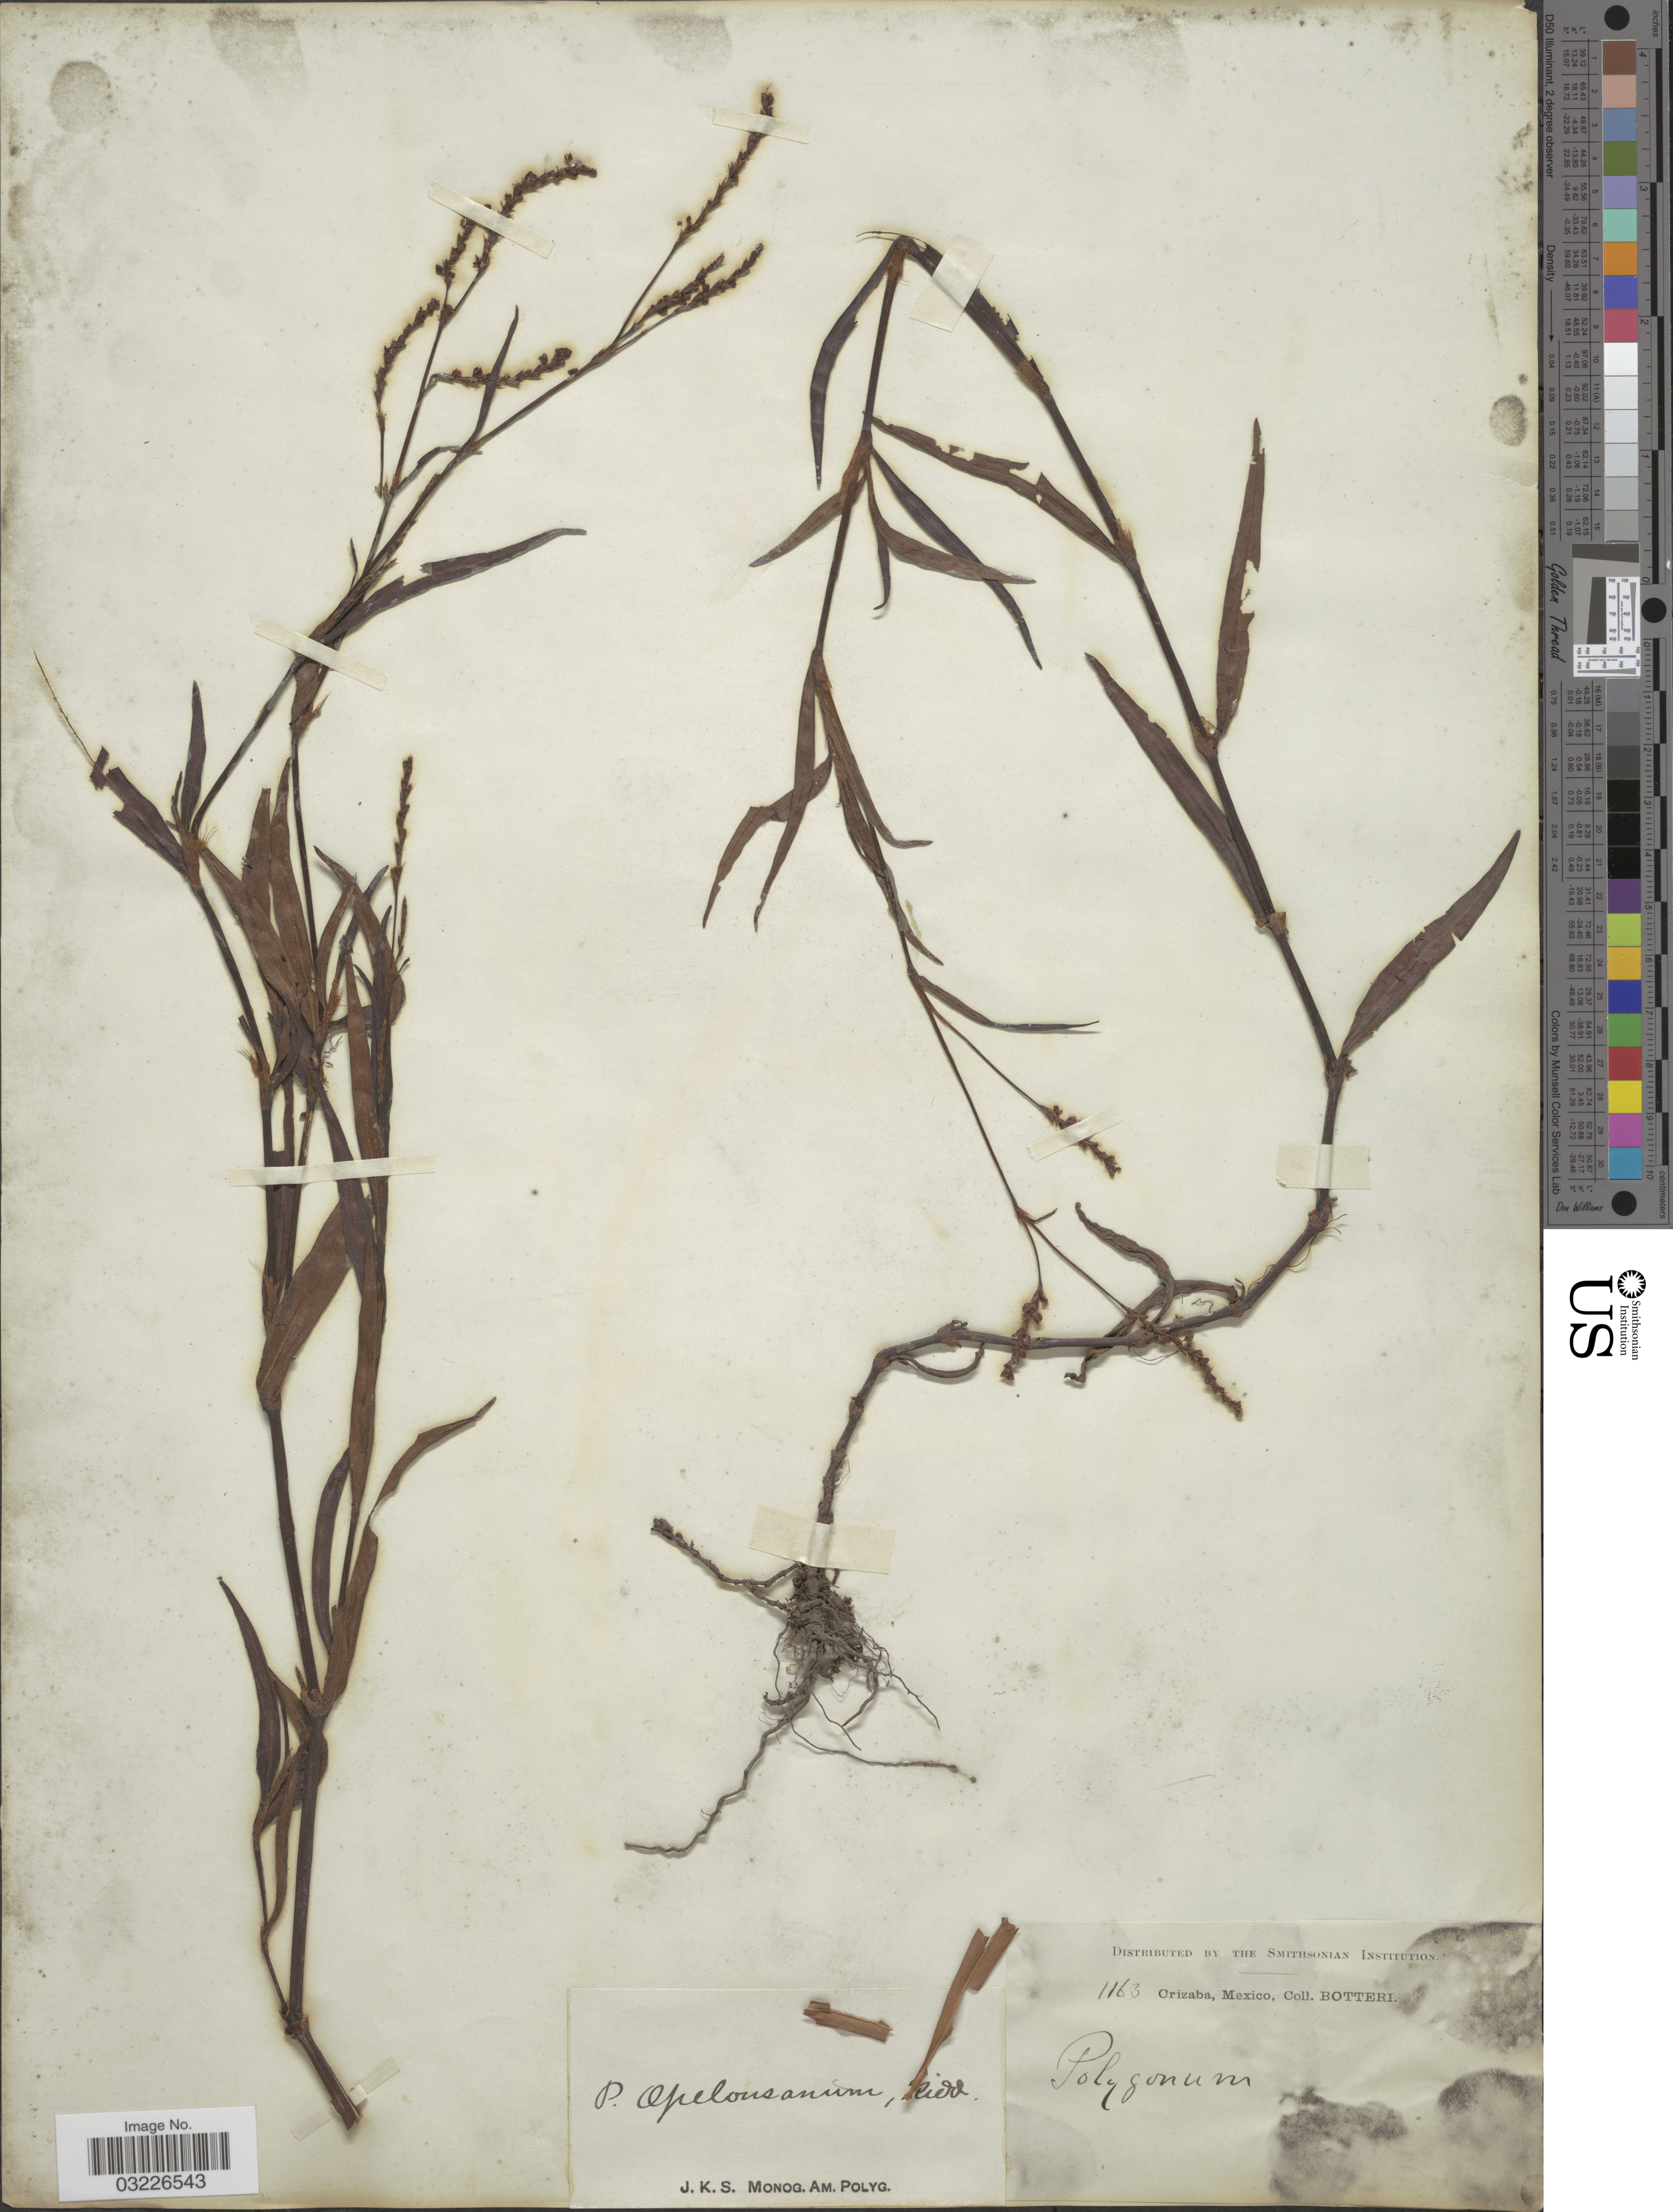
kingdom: Plantae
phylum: Tracheophyta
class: Magnoliopsida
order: Caryophyllales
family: Polygonaceae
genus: Polygonum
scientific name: Polygonum opelousanum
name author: Riddell ex Small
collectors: -. Botteri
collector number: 1163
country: Mexico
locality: Orizaba.